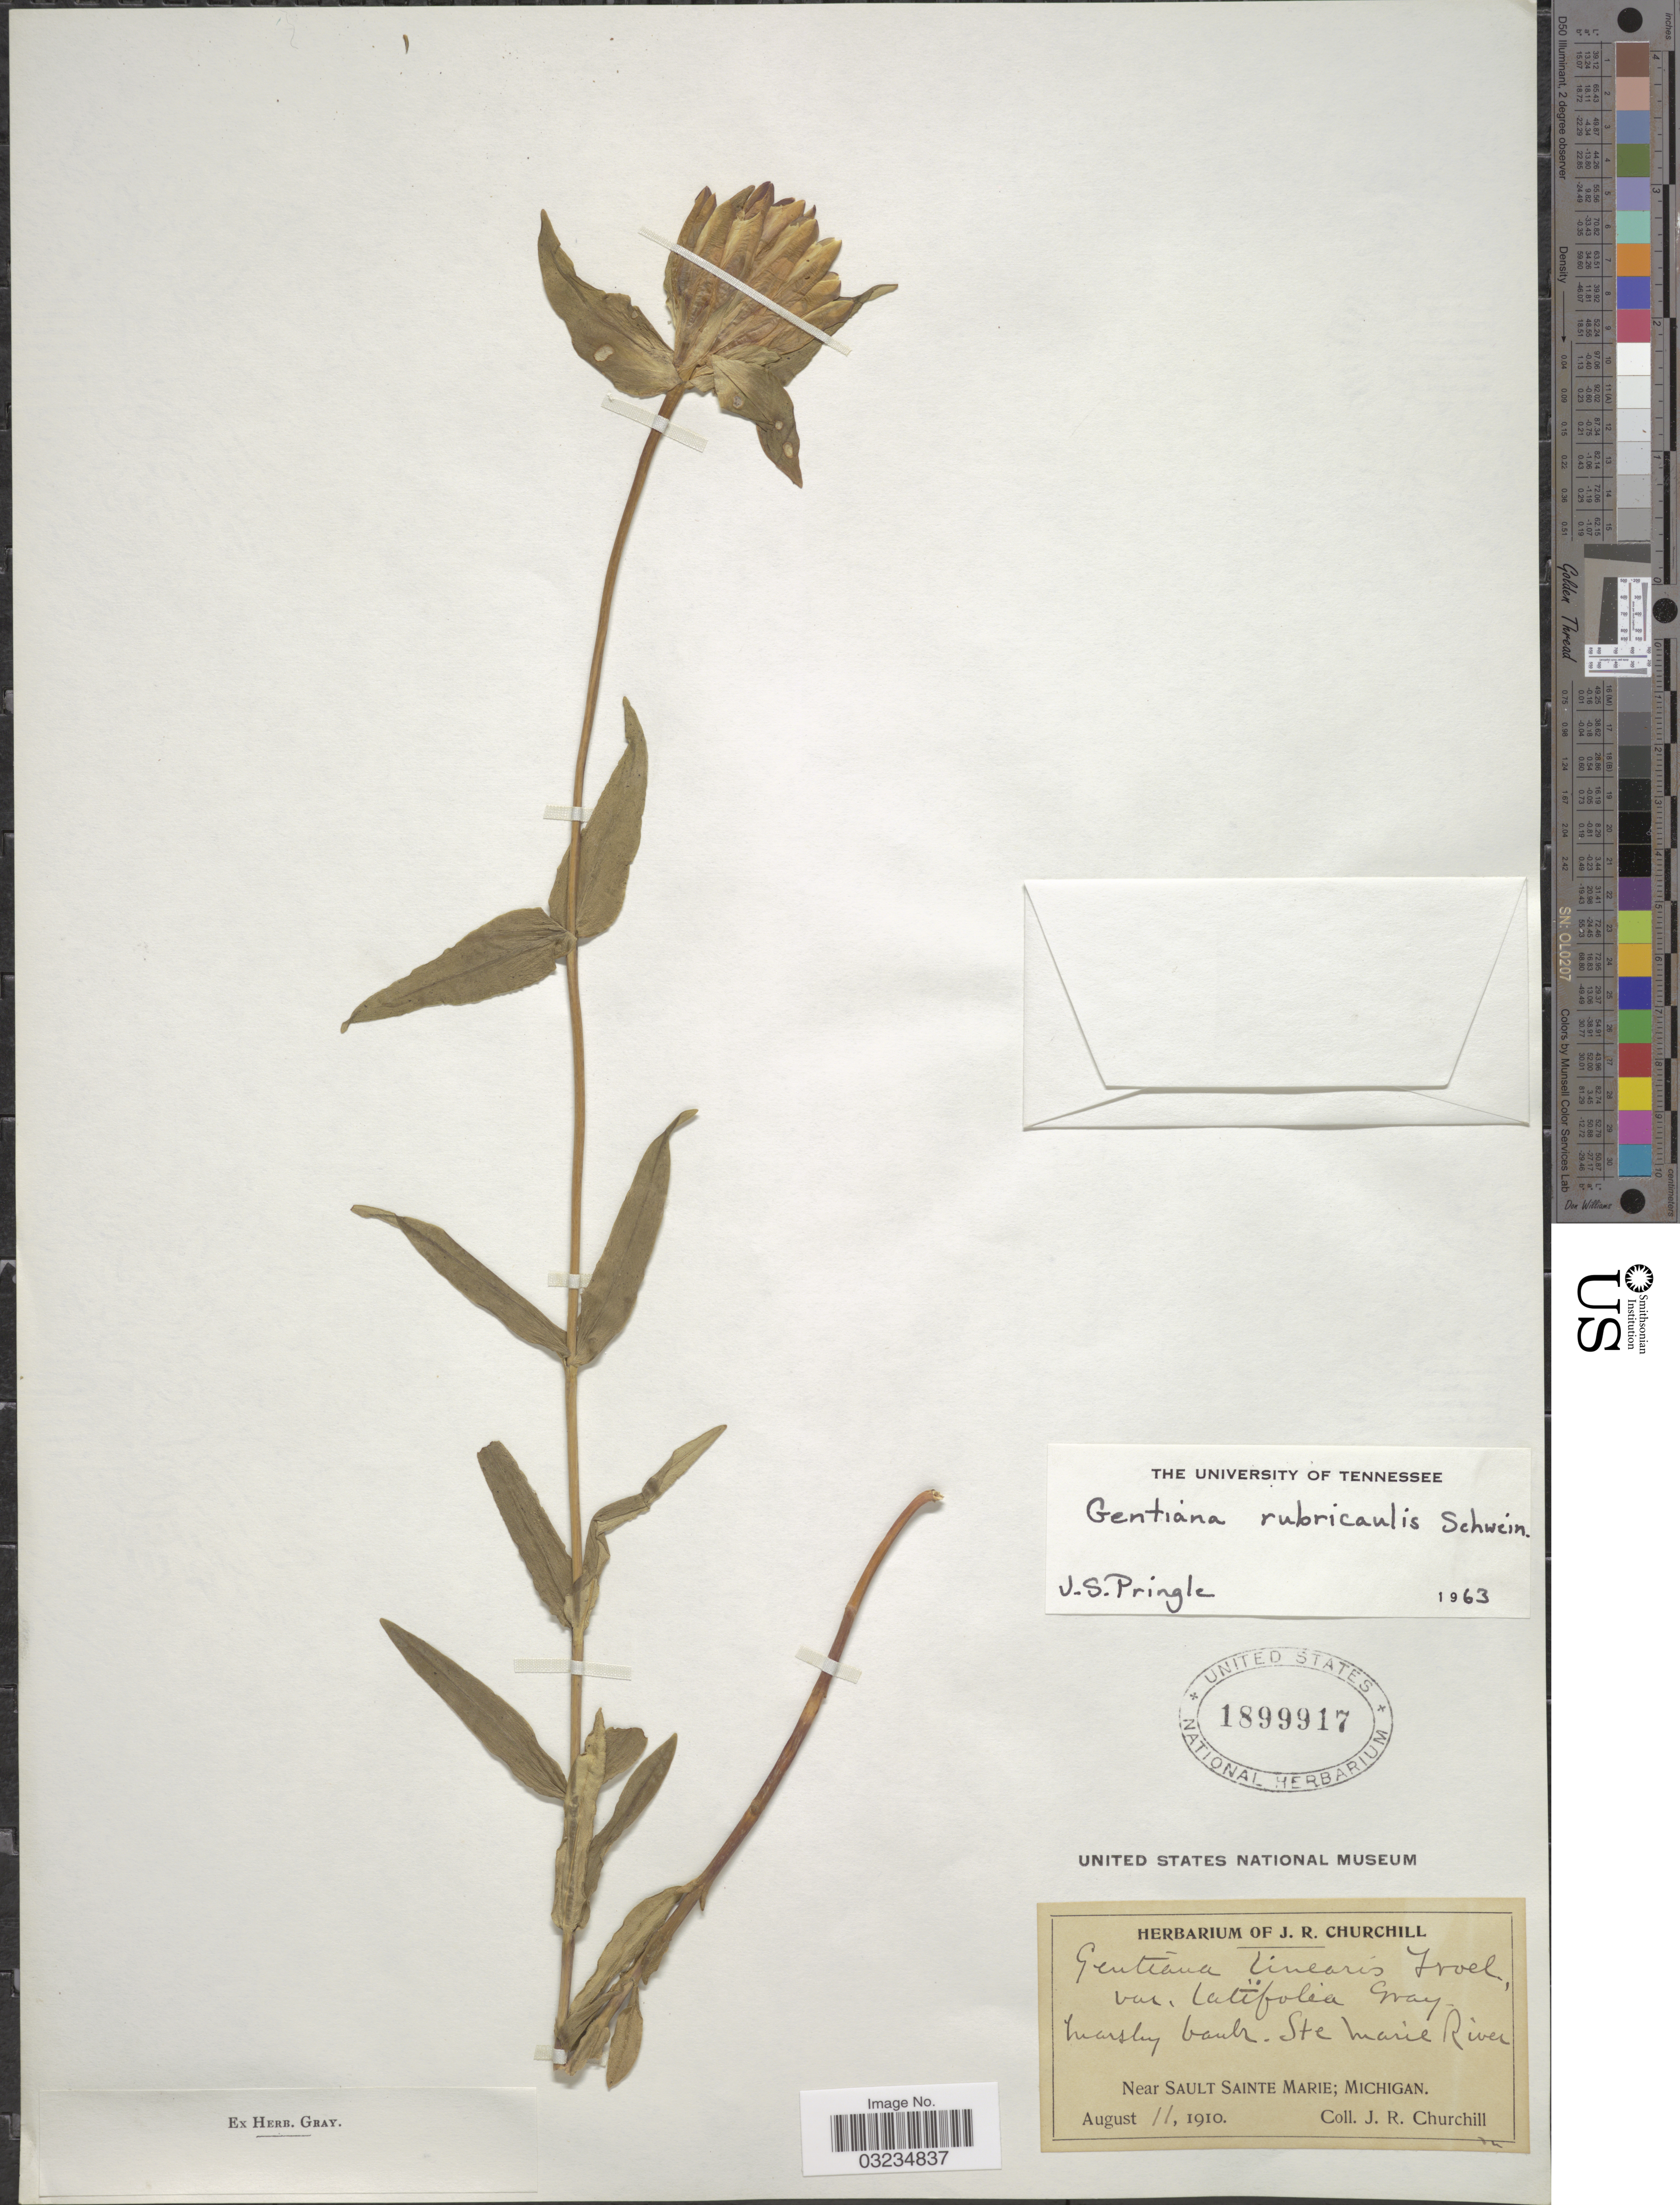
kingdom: Plantae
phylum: Tracheophyta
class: Magnoliopsida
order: Gentianales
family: Gentianaceae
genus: Gentiana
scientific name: Gentiana rubricaulis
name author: Schwein.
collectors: J. Churchill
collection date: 1910-08-11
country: United States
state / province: Michigan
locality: Marshy bank. Ste Marie River. Near Sault Sainte Marie.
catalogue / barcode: US 1899917